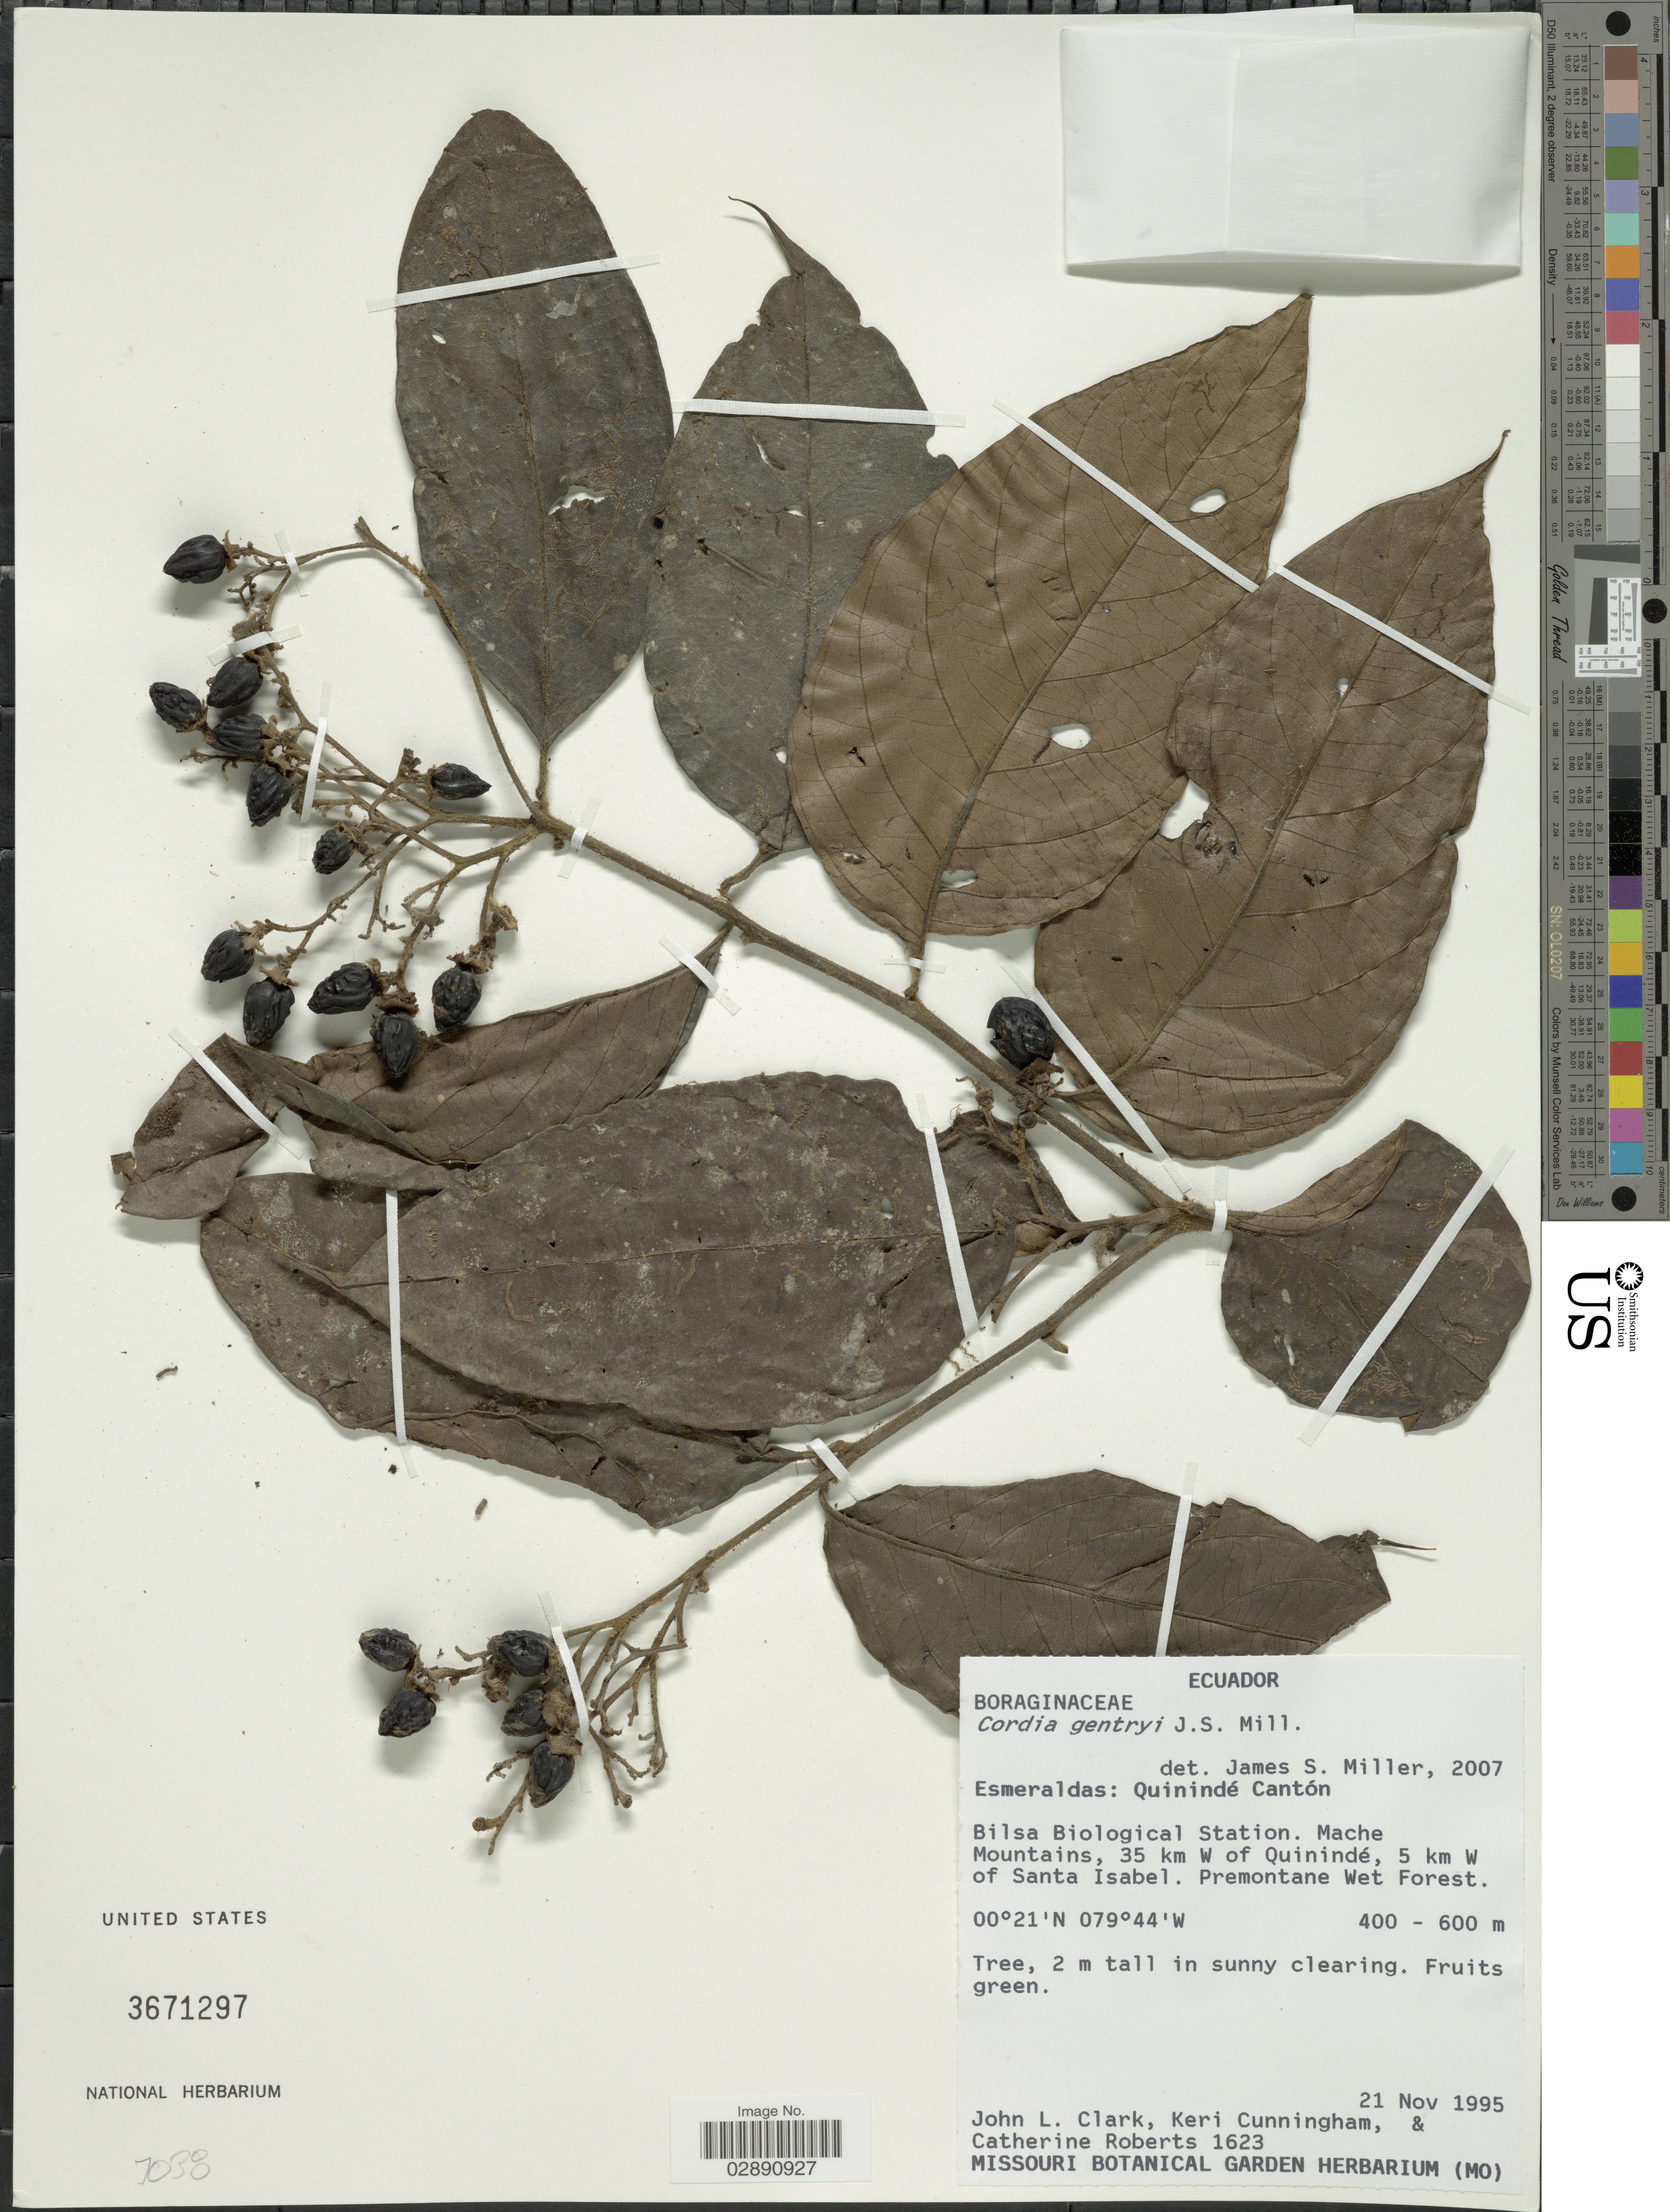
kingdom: Plantae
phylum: Tracheophyta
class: Magnoliopsida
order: Boraginales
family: Cordiaceae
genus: Cordia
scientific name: Cordia gentryi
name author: J.S. Mill.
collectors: J. L. Clark, K. Cunningham & C. Roberts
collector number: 1623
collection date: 1995-11-21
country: Ecuador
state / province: Esmeraldas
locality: Quinindé Cantón. Bilsa Biological Station. Mache Mountains, 35 km W of Quininé, 5 km W of Santa Isabel.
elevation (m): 400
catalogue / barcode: US 3671297